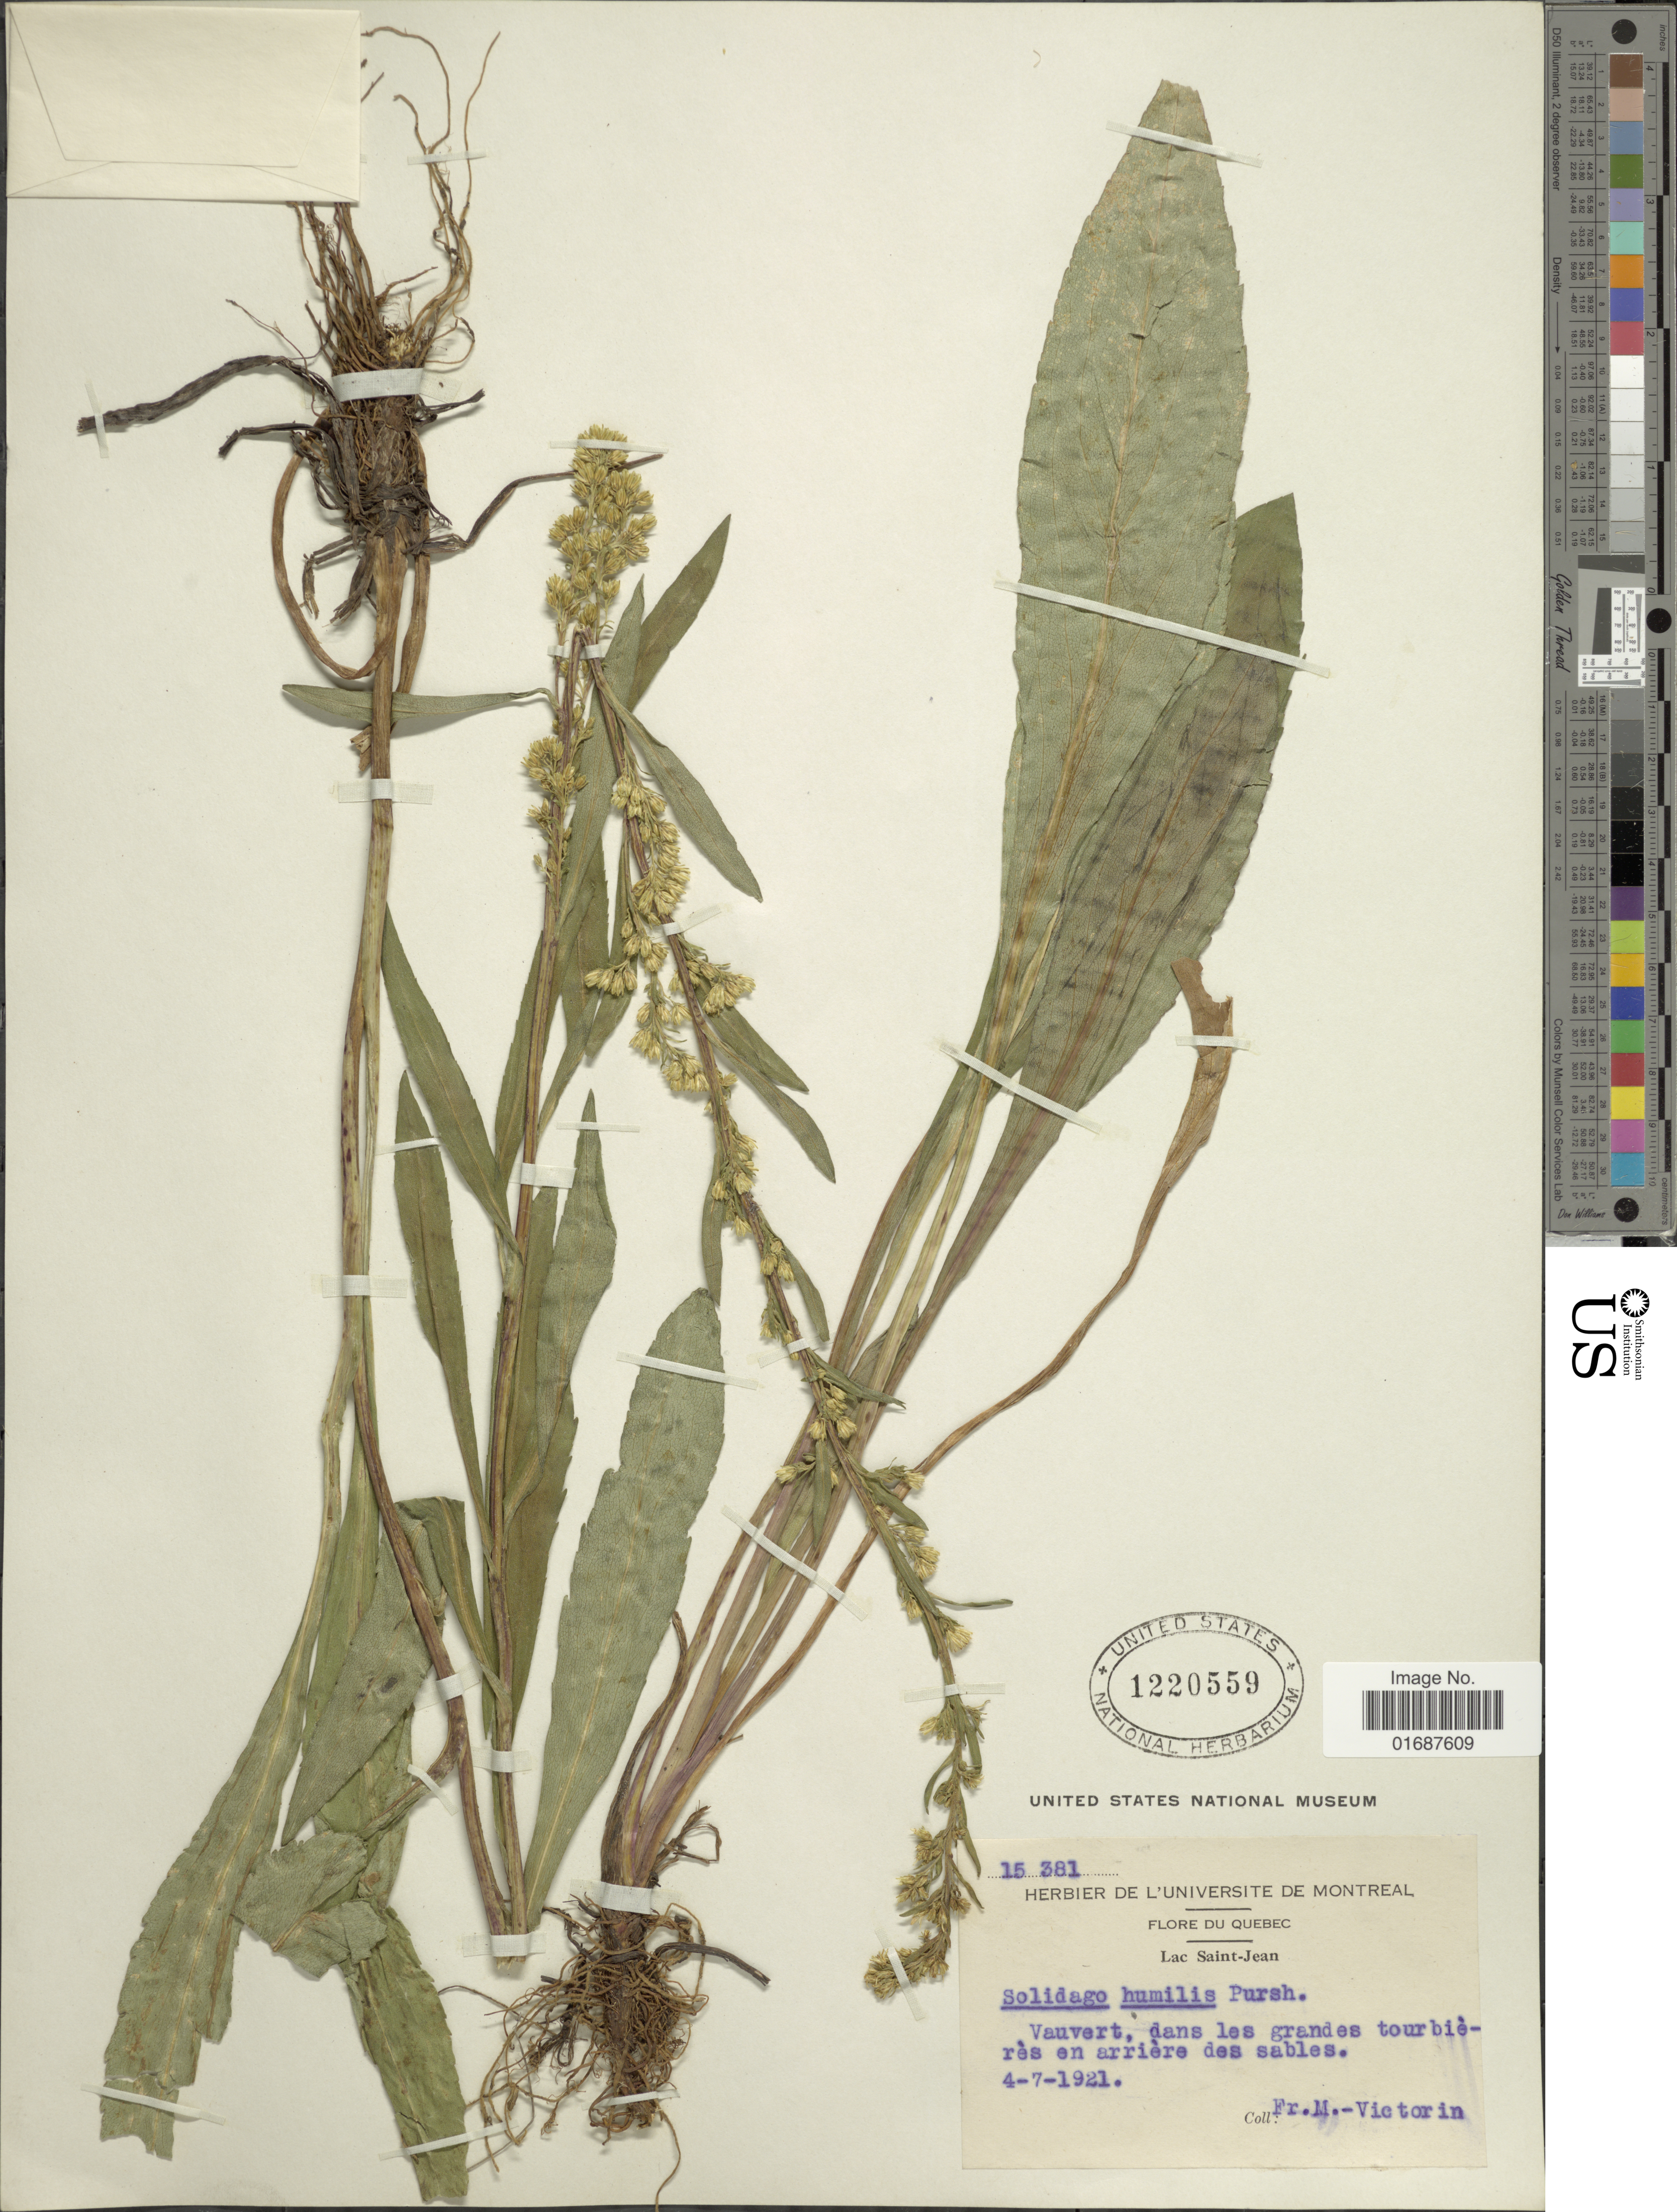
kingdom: Plantae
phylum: Tracheophyta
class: Magnoliopsida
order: Asterales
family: Asteraceae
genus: Solidago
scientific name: Solidago uliginosa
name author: Nutt.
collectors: Fr. Marie-Victorin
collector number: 15381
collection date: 1921-07-04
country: Canada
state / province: Quebec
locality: Lac Saint-Jean. Vauvert, dans les grandes tourbièrès en arrière des sables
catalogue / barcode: US 1220559